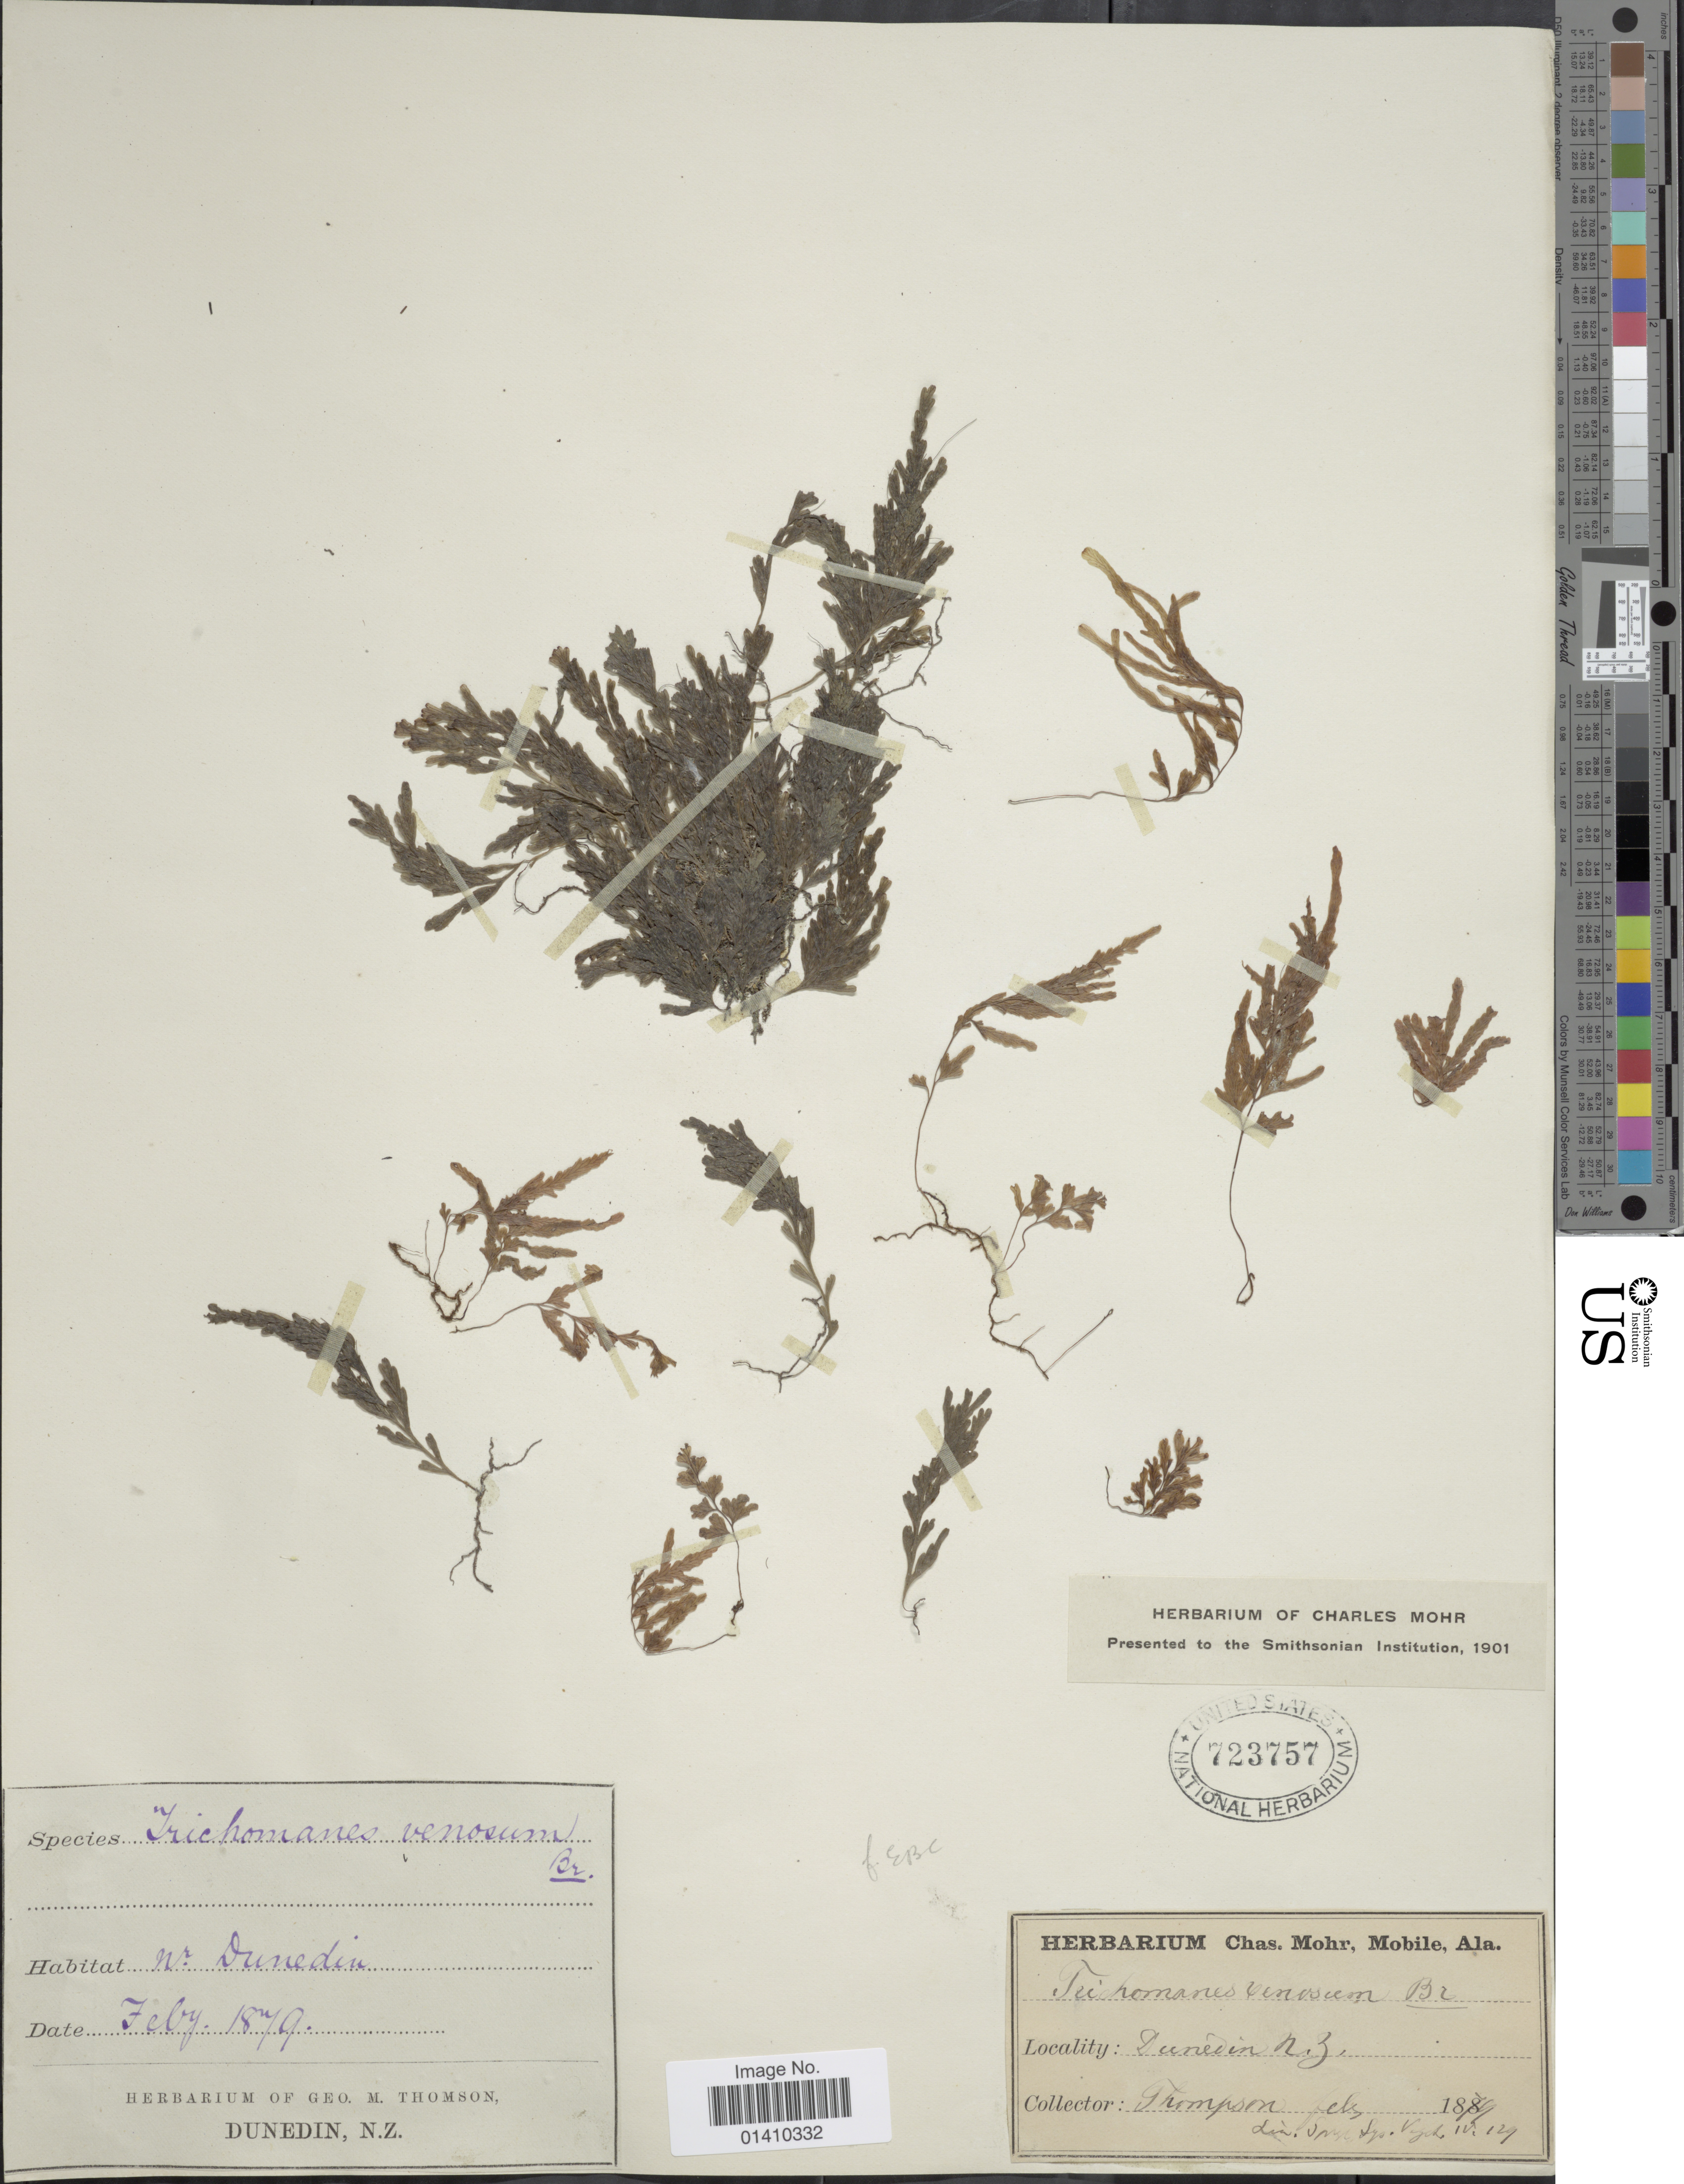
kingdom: Plantae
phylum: Tracheophyta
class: Polypodiopsida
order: Hymenophyllales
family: Hymenophyllaceae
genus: Polyphlebium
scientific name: Polyphlebium venosum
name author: (R. Br.) Copel.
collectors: G. Thomson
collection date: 1879-02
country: New Zealand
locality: W. Dunedin, N.Z.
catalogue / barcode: US 723757